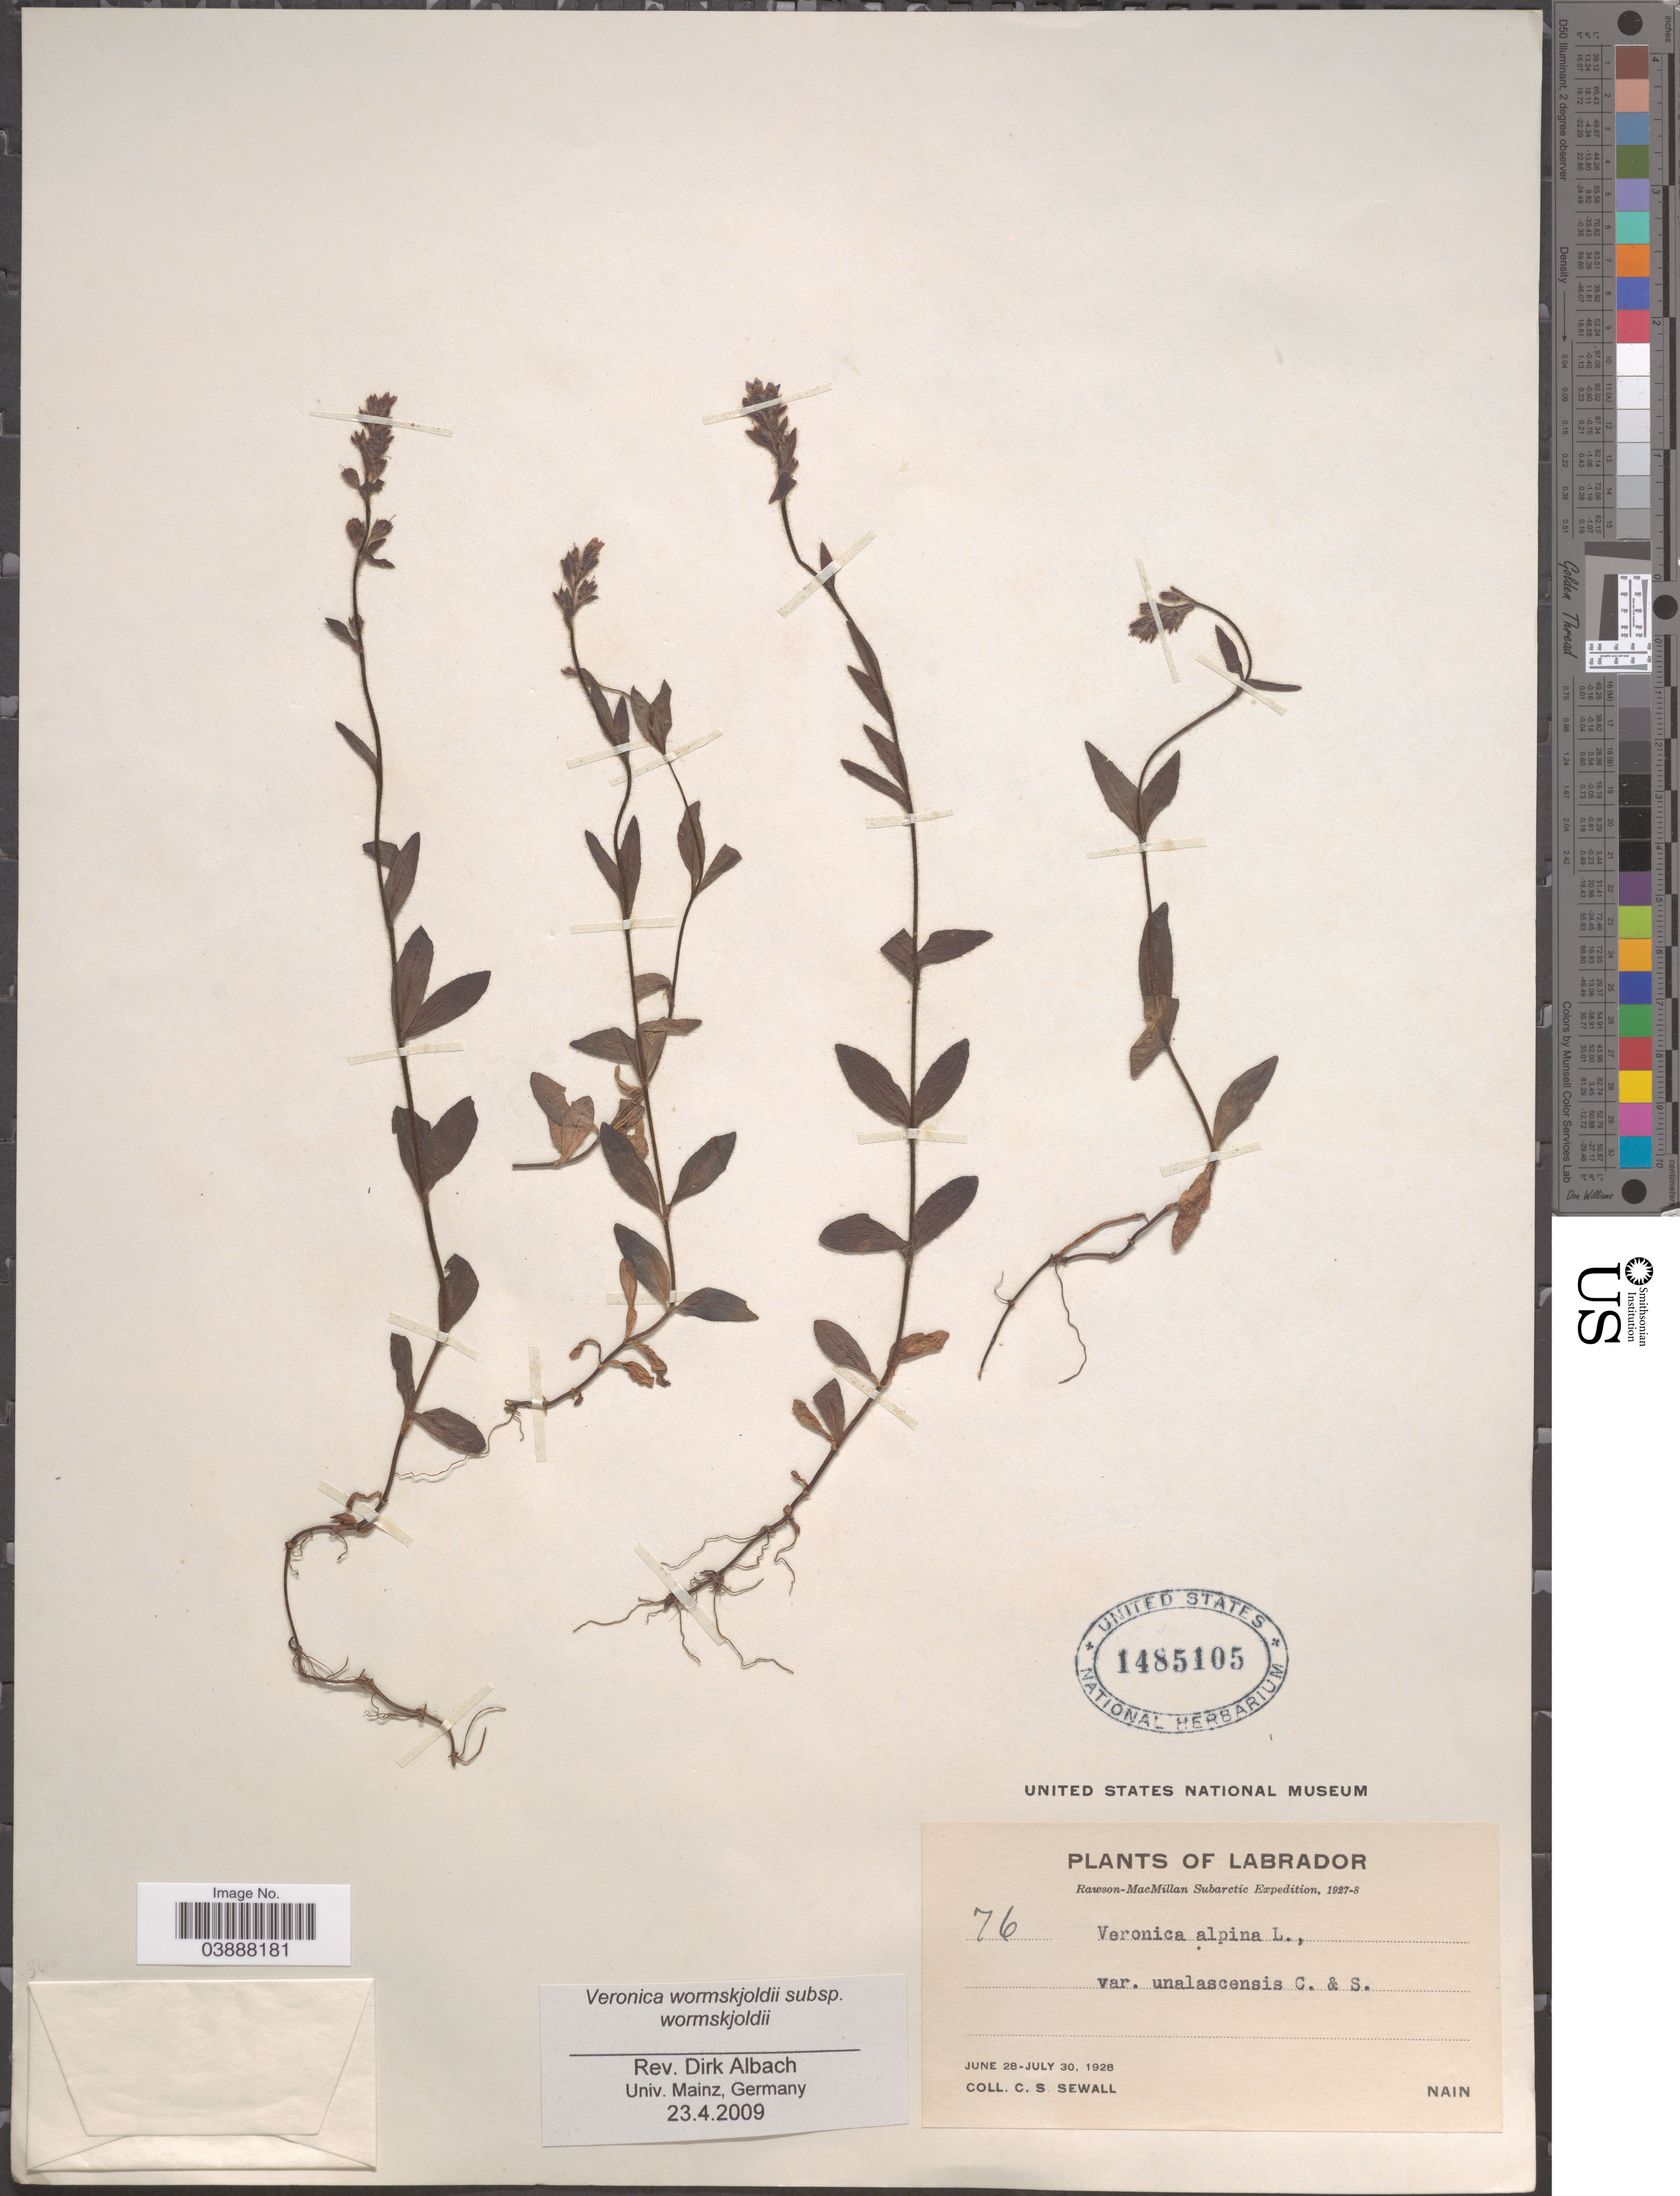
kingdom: Plantae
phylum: Tracheophyta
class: Magnoliopsida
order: Lamiales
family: Plantaginaceae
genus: Veronica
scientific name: Veronica wormskjoldii subsp. wormskjoldii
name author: Roem. & Schult.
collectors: C. Sewall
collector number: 76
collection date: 1928-06-28/1928-07-30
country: Canada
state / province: Newfoundland and Labrador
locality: Labrador. Nain.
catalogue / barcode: US 1485105